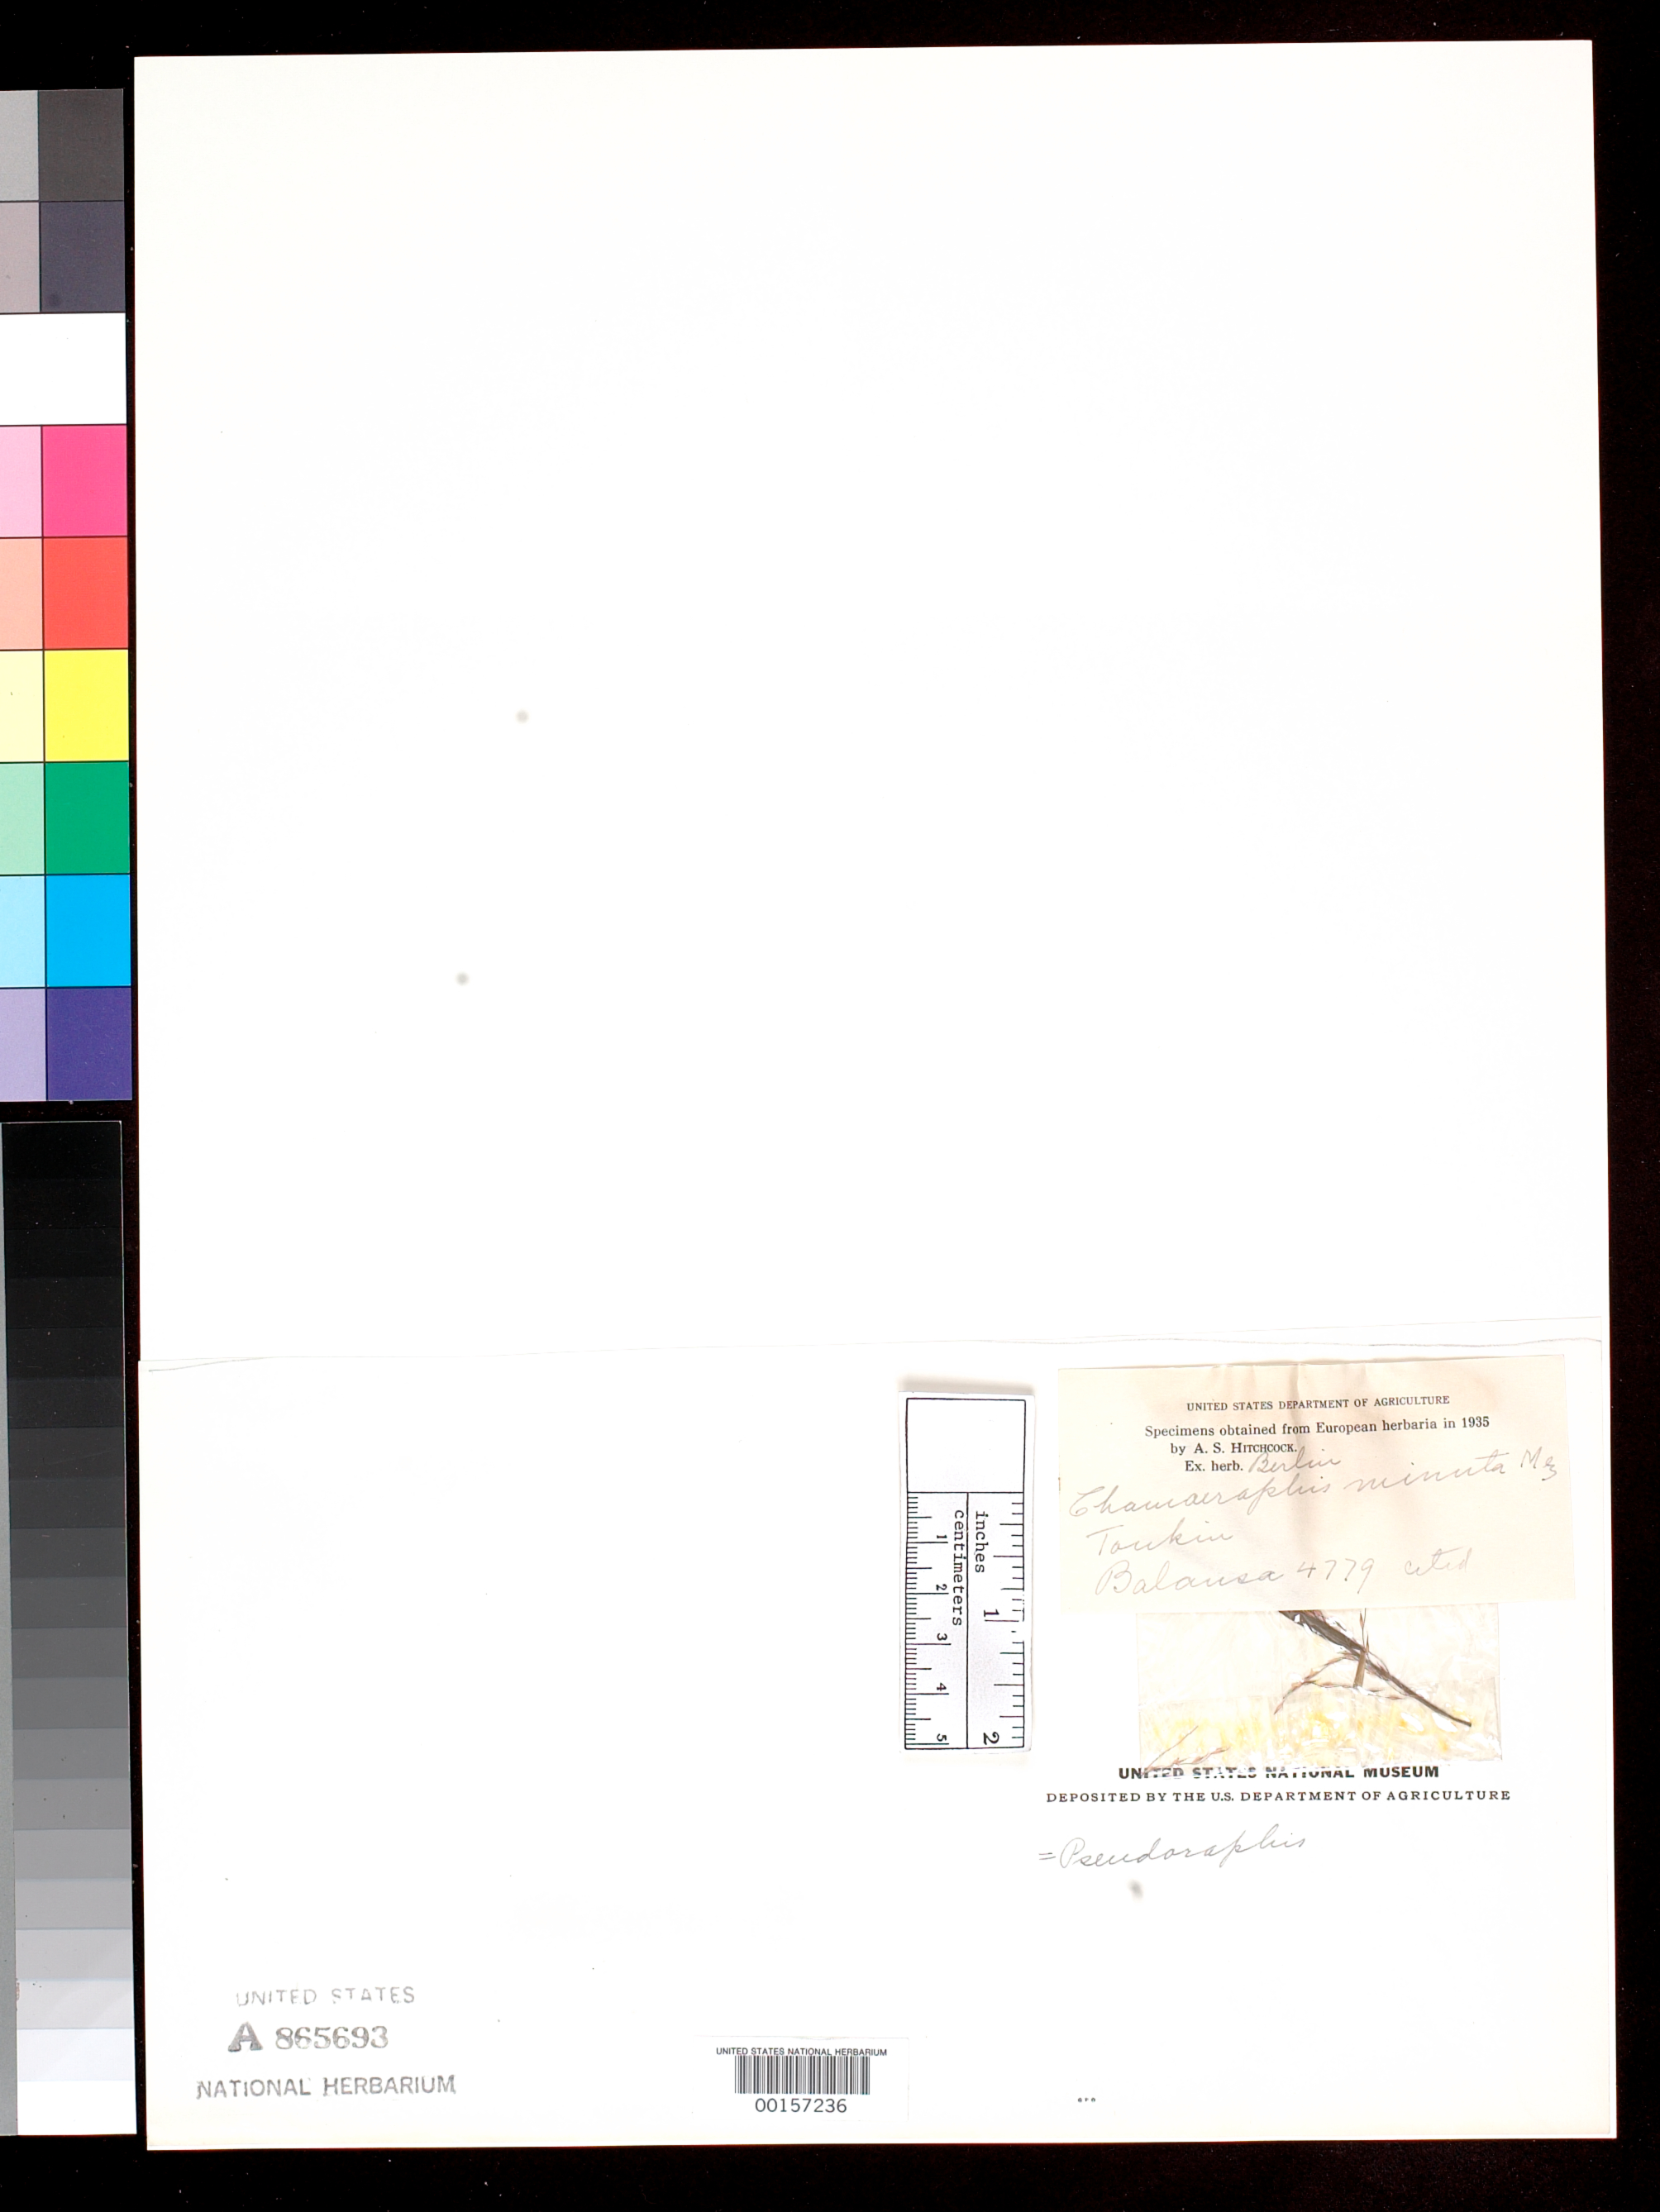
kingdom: Plantae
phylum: Tracheophyta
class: Liliopsida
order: Poales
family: Poaceae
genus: Chamaeraphis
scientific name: Chamaeraphis minuta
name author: Mez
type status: Type Fragment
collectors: B. Balansa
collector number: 4779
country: Vietnam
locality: Prope Hanoi, Tonkin.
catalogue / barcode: US 865693A